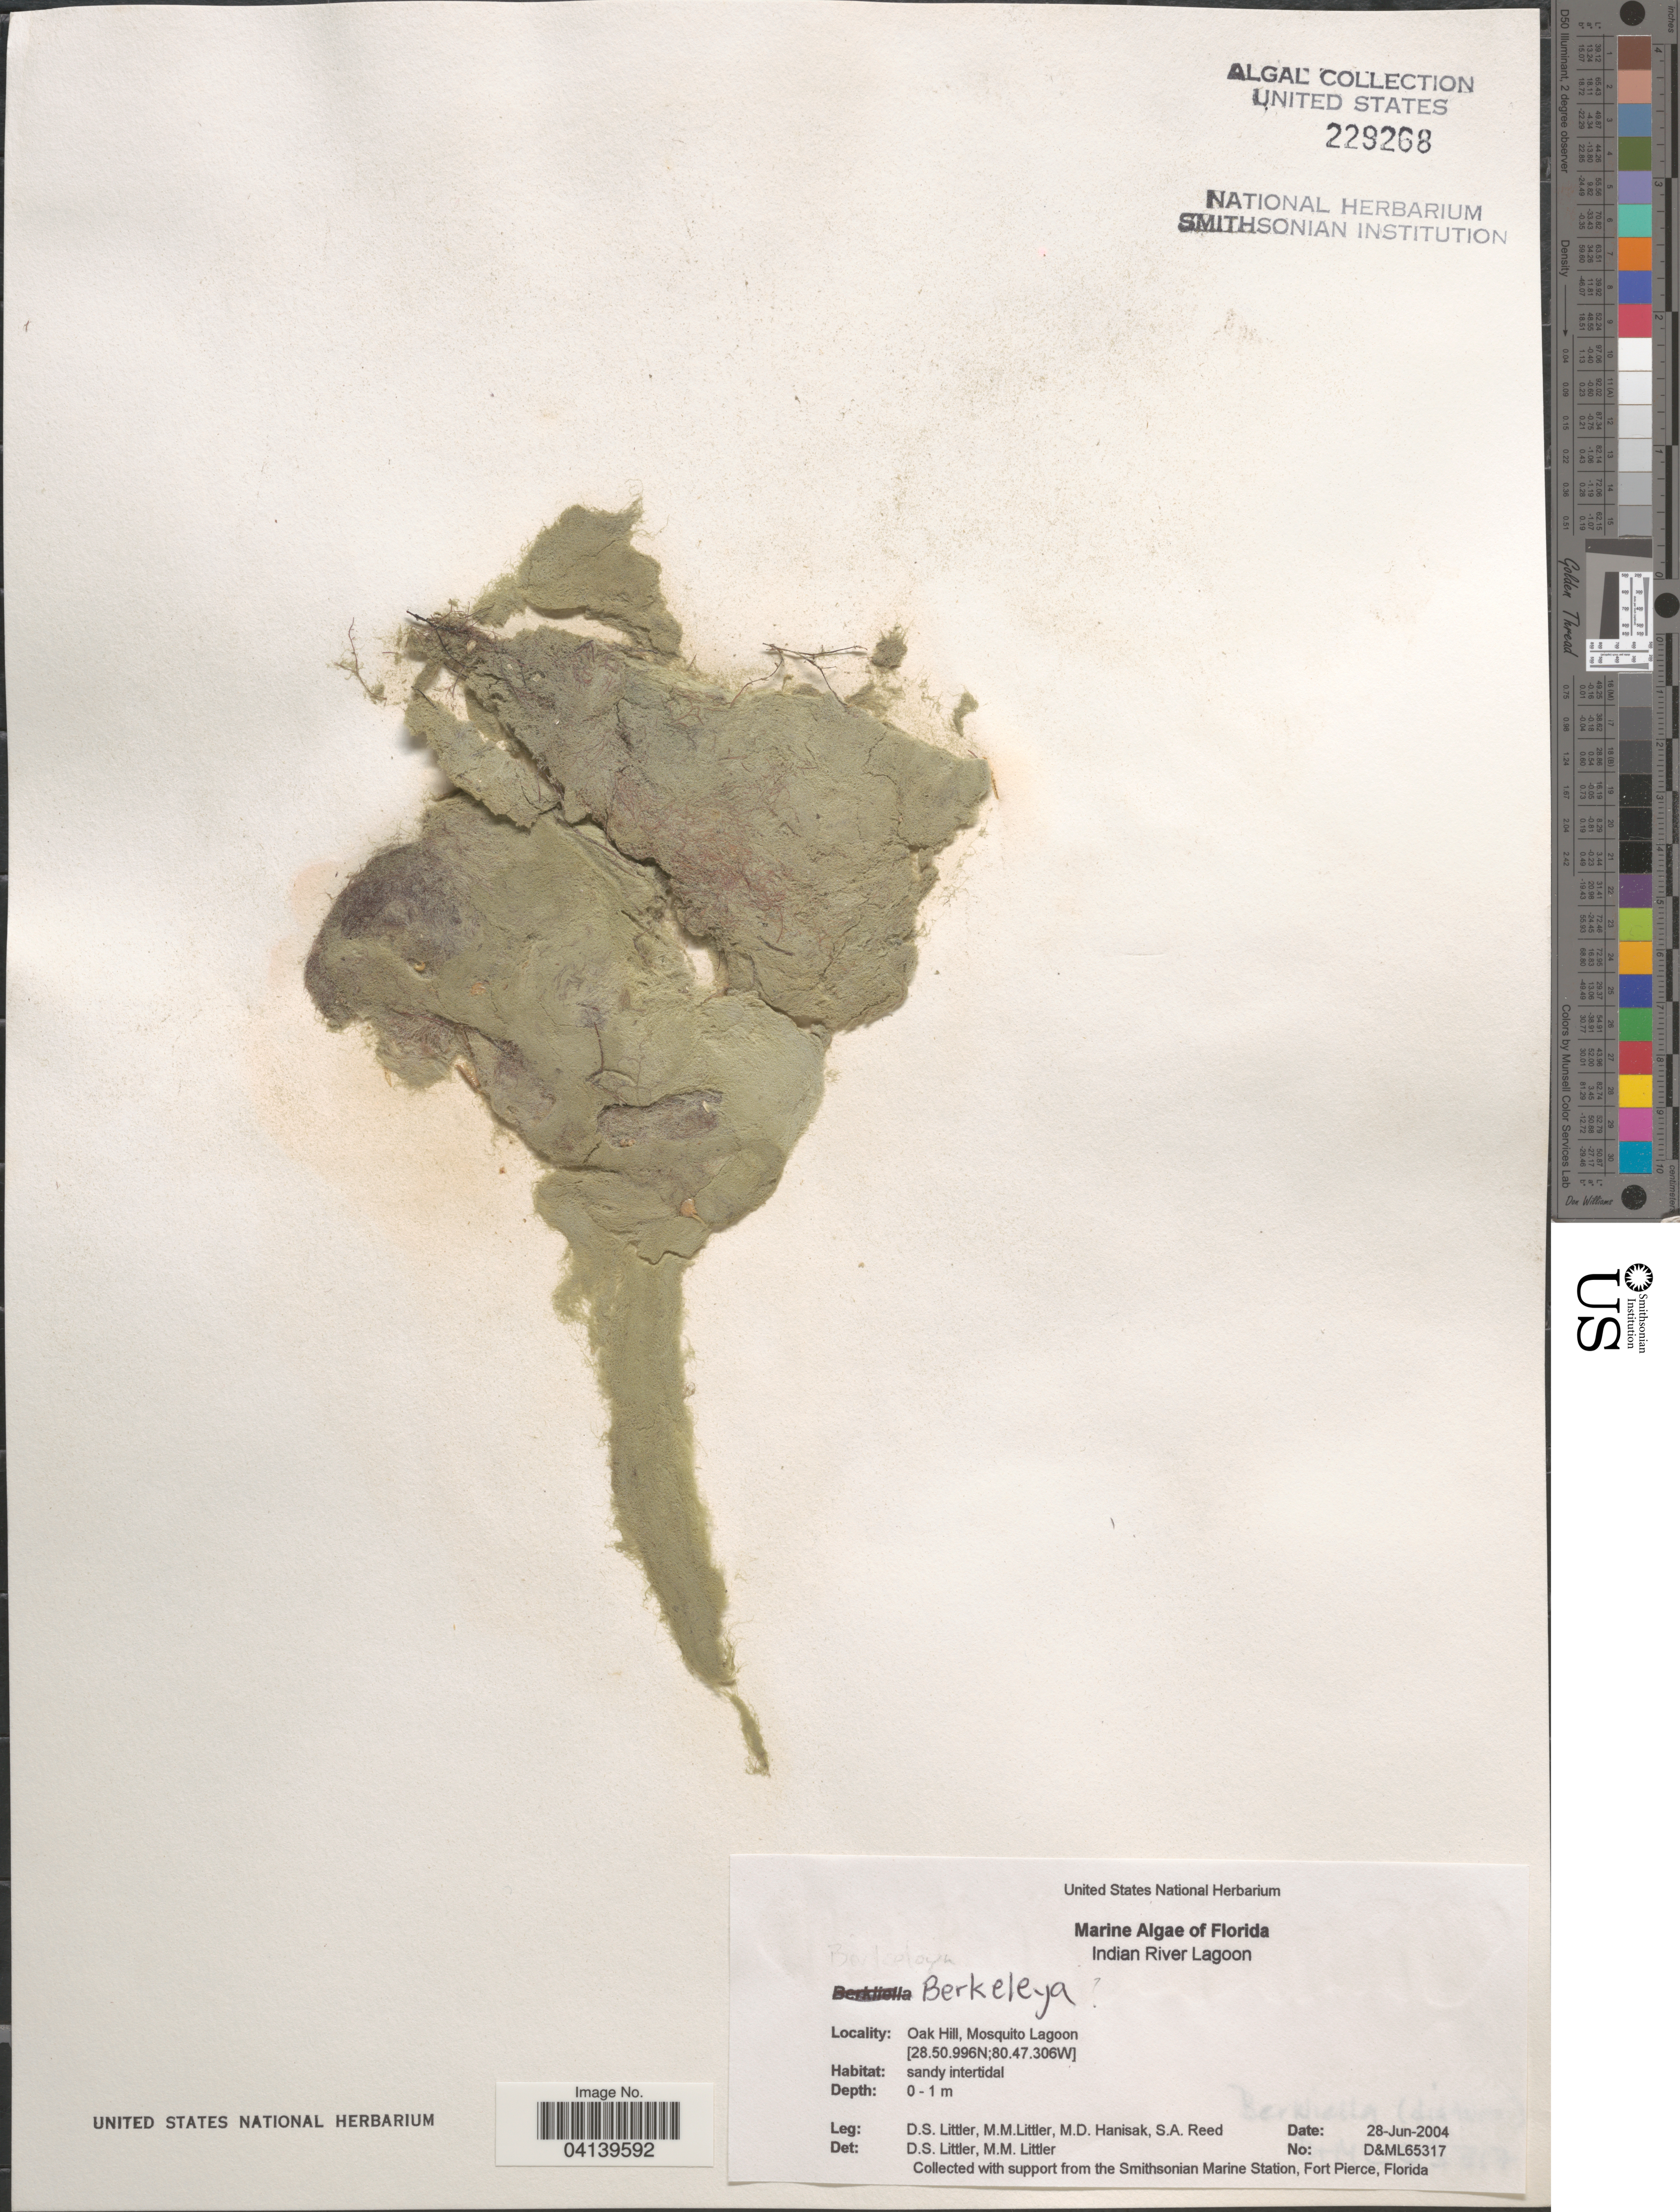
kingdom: Chromista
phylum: Ochrophyta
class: Bacillariophyceae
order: Naviculales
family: Berkeleyaceae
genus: Berkeleya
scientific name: Berkeleya sp.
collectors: D. S. Littler, M. Hanisak & S. Reed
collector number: D&ML65317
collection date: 2004-06-28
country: United States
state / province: Florida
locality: Indian River Lagoon. Oak Hill, Mosquito Lagoon.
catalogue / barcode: US 229268